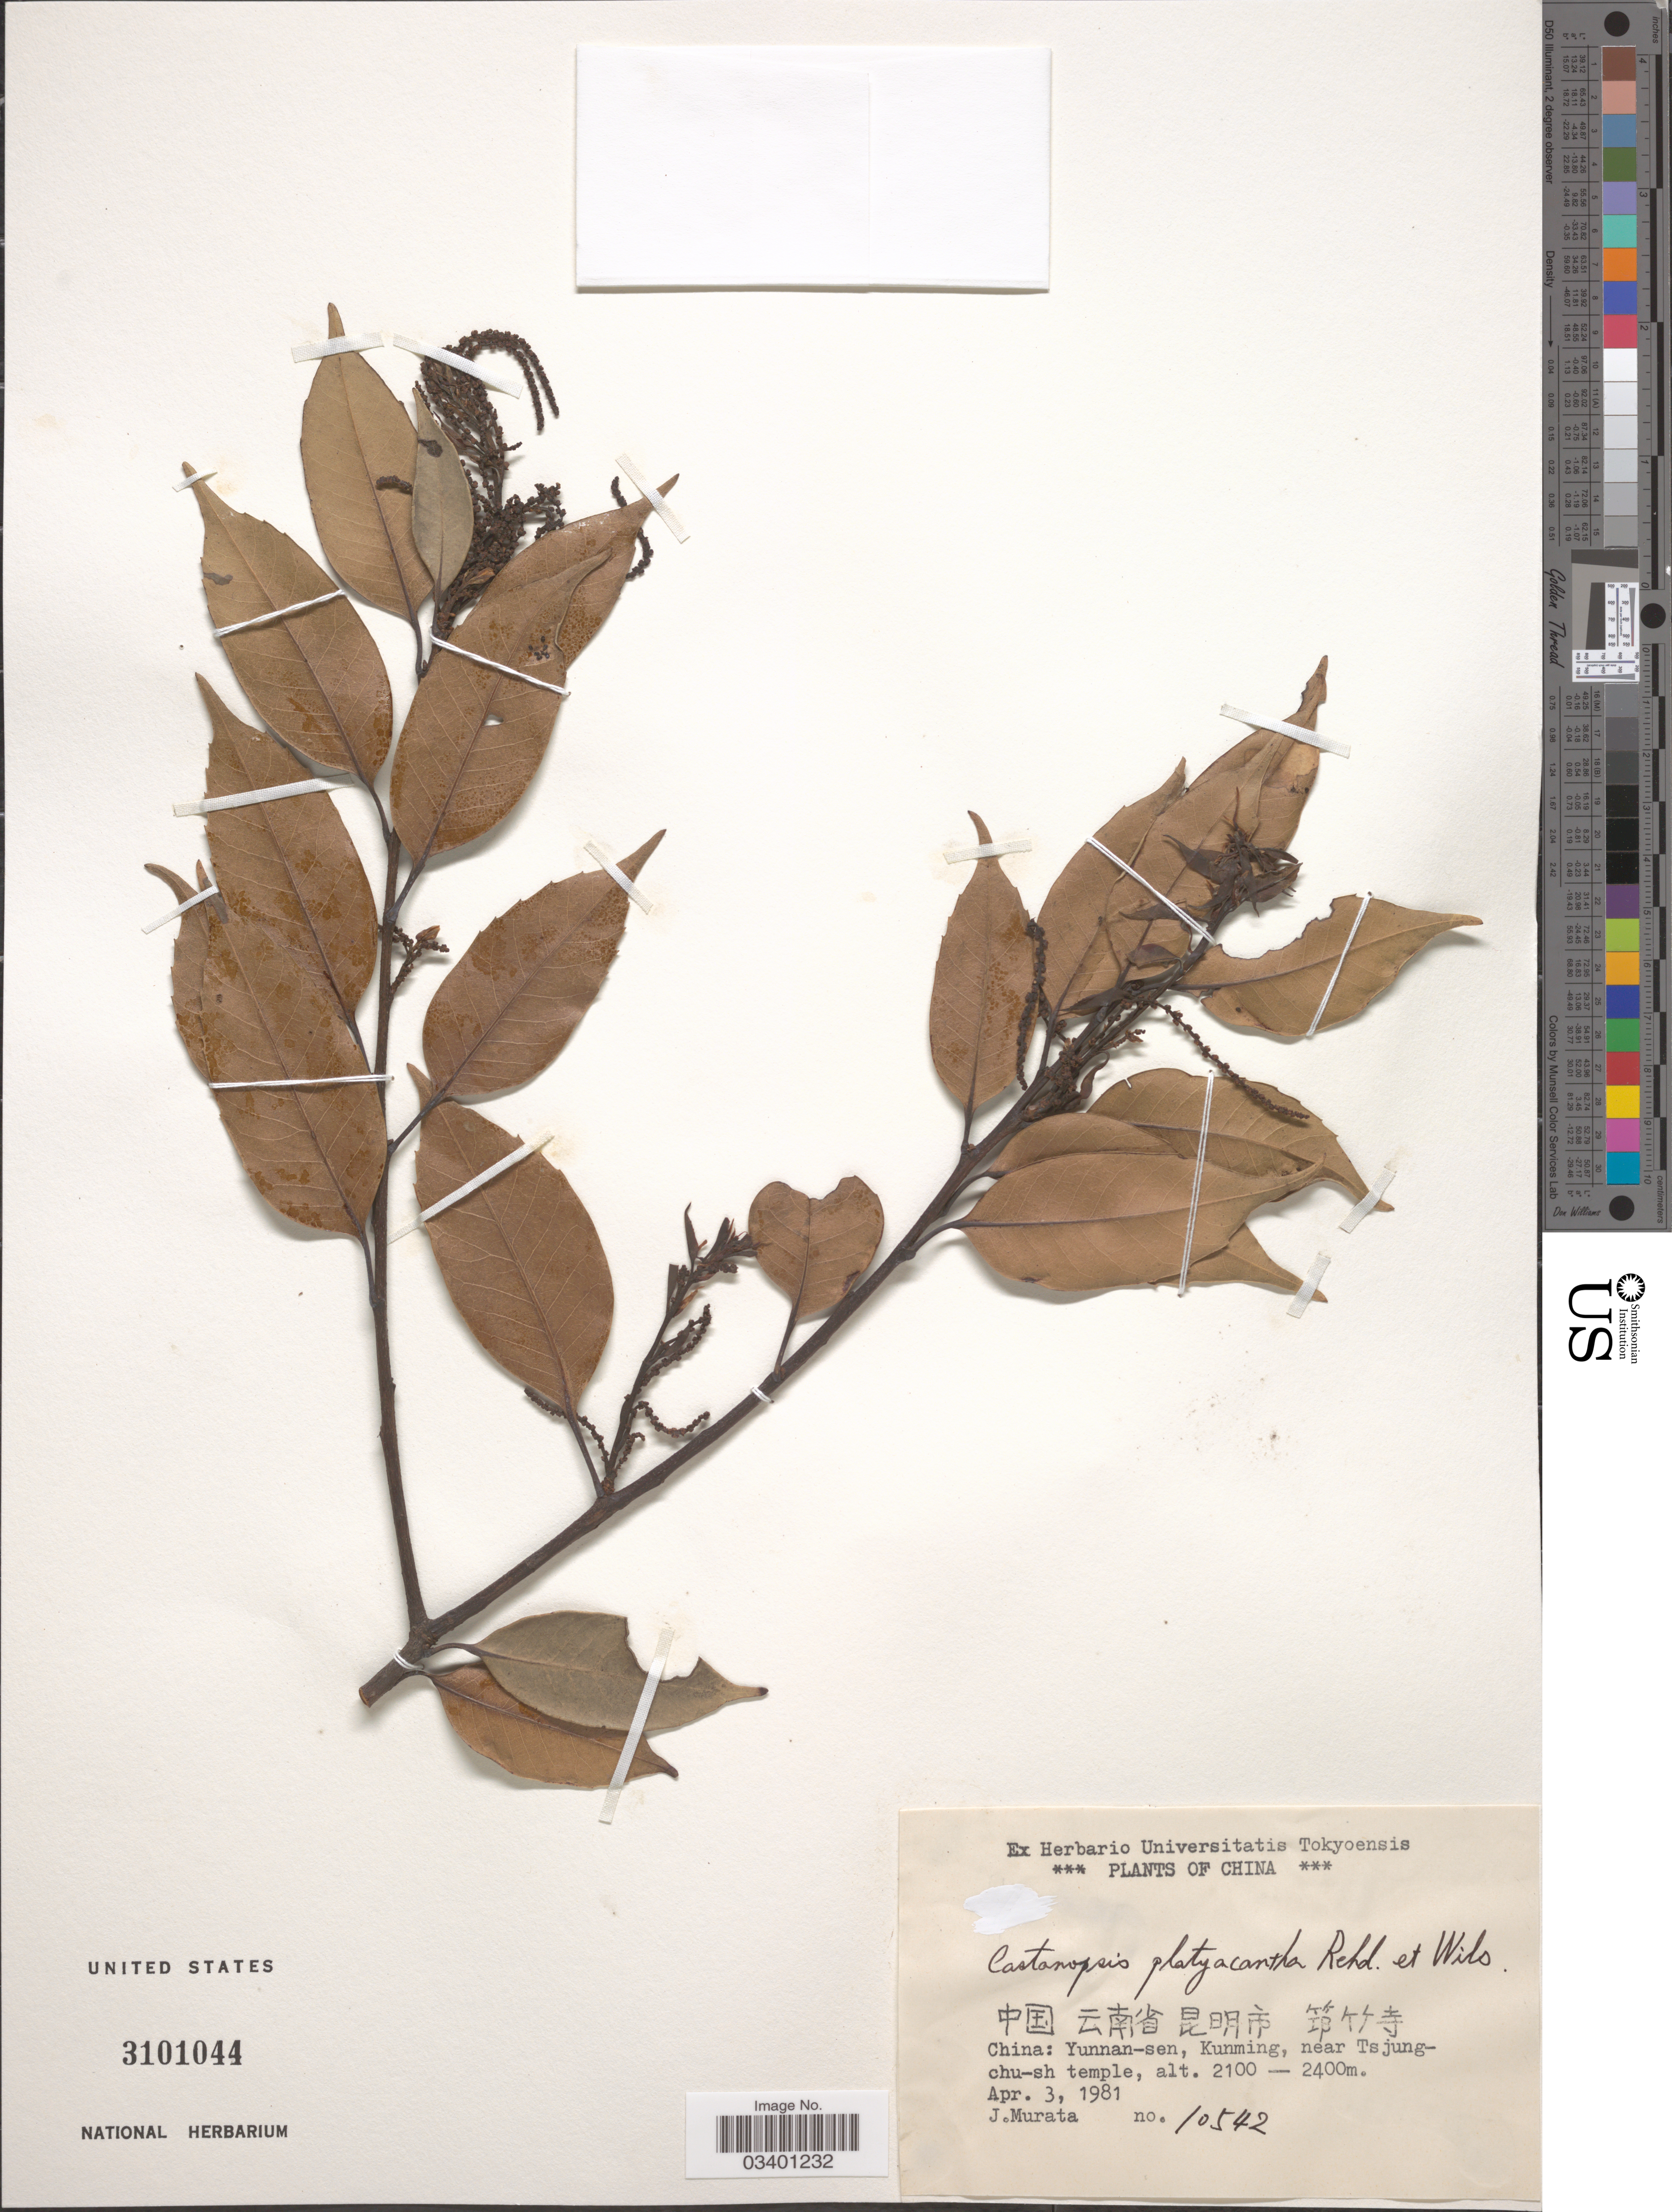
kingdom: Plantae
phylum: Tracheophyta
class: Magnoliopsida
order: Fagales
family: Fagaceae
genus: Castanopsis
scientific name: Castanopsis platyacantha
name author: Rehder & E.H. Wilson in Sarg.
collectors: J. Murata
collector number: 10542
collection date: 1981-04-03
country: China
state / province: Yunnan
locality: Yunnan-sen, Kunming, near Tsjung-chu-sh temple.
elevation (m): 2100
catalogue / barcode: US 3101044